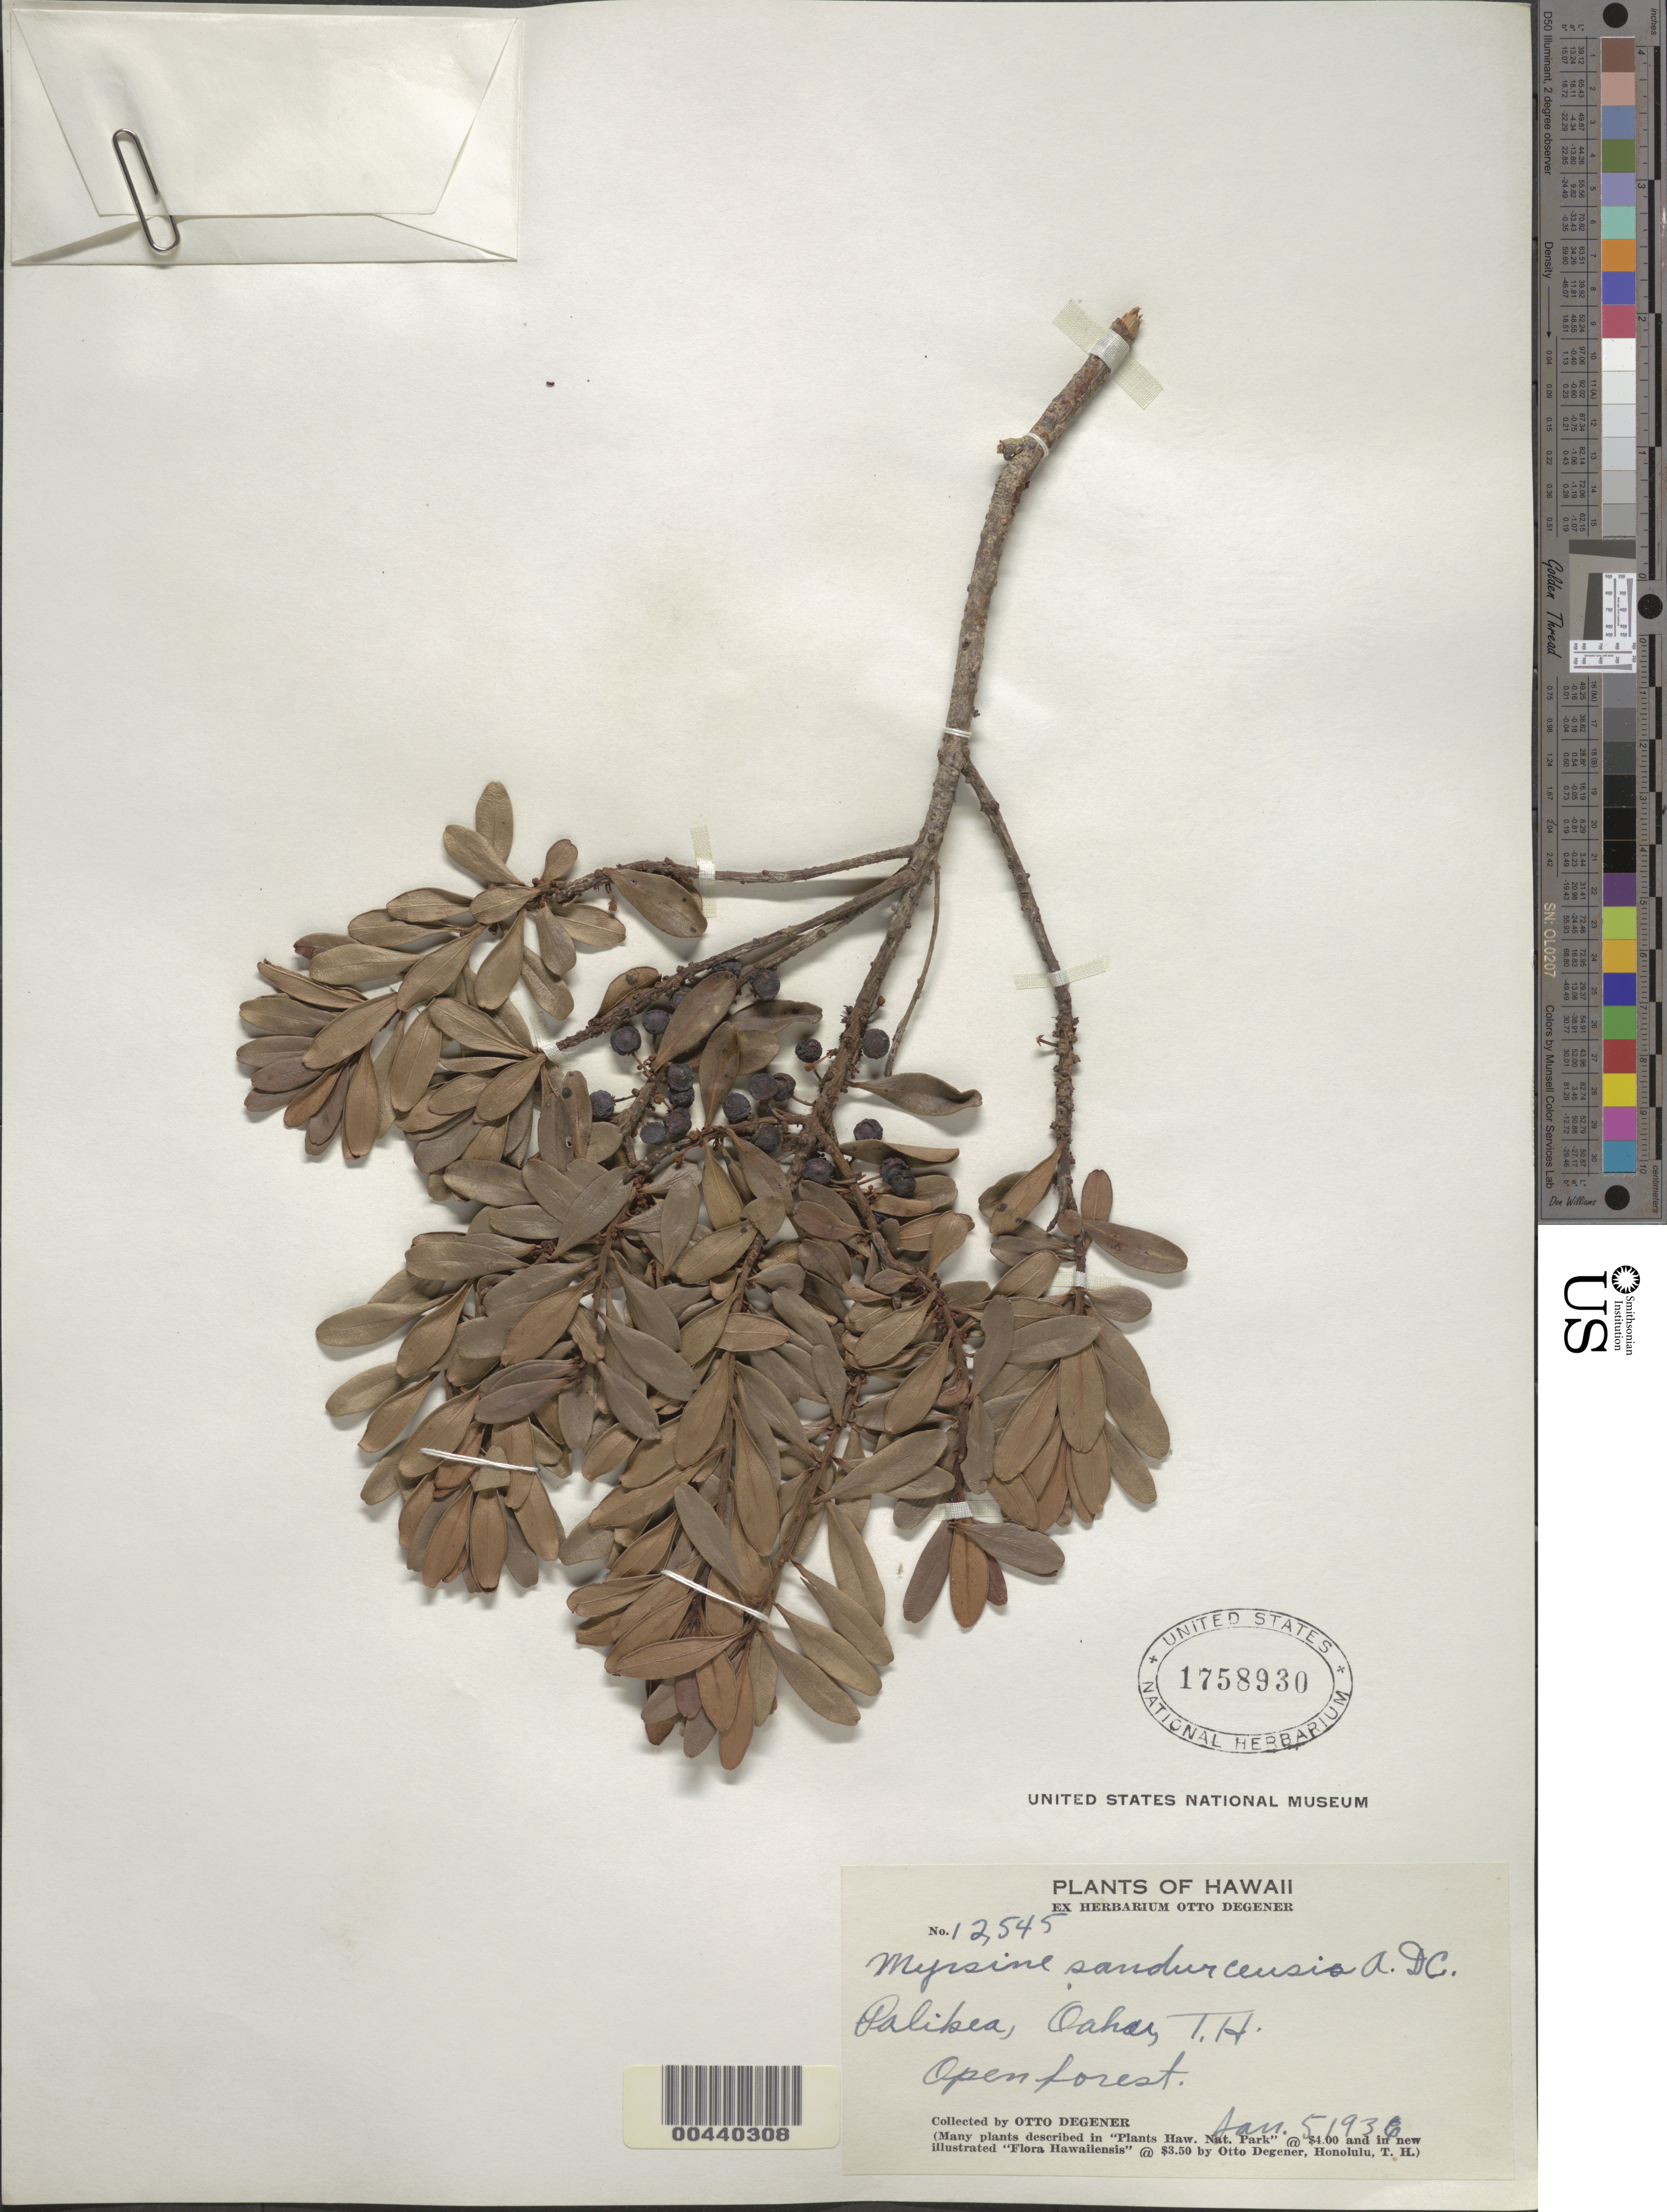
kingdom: Plantae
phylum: Tracheophyta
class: Magnoliopsida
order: Ericales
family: Primulaceae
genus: Myrsine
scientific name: Myrsine sandwicensis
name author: A. DC.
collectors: O. Degener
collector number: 12545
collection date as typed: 5 Jan 1936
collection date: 1936-01-05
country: United States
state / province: Hawaii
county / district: Honolulu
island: Oahu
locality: Palikea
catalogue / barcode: US 1758930